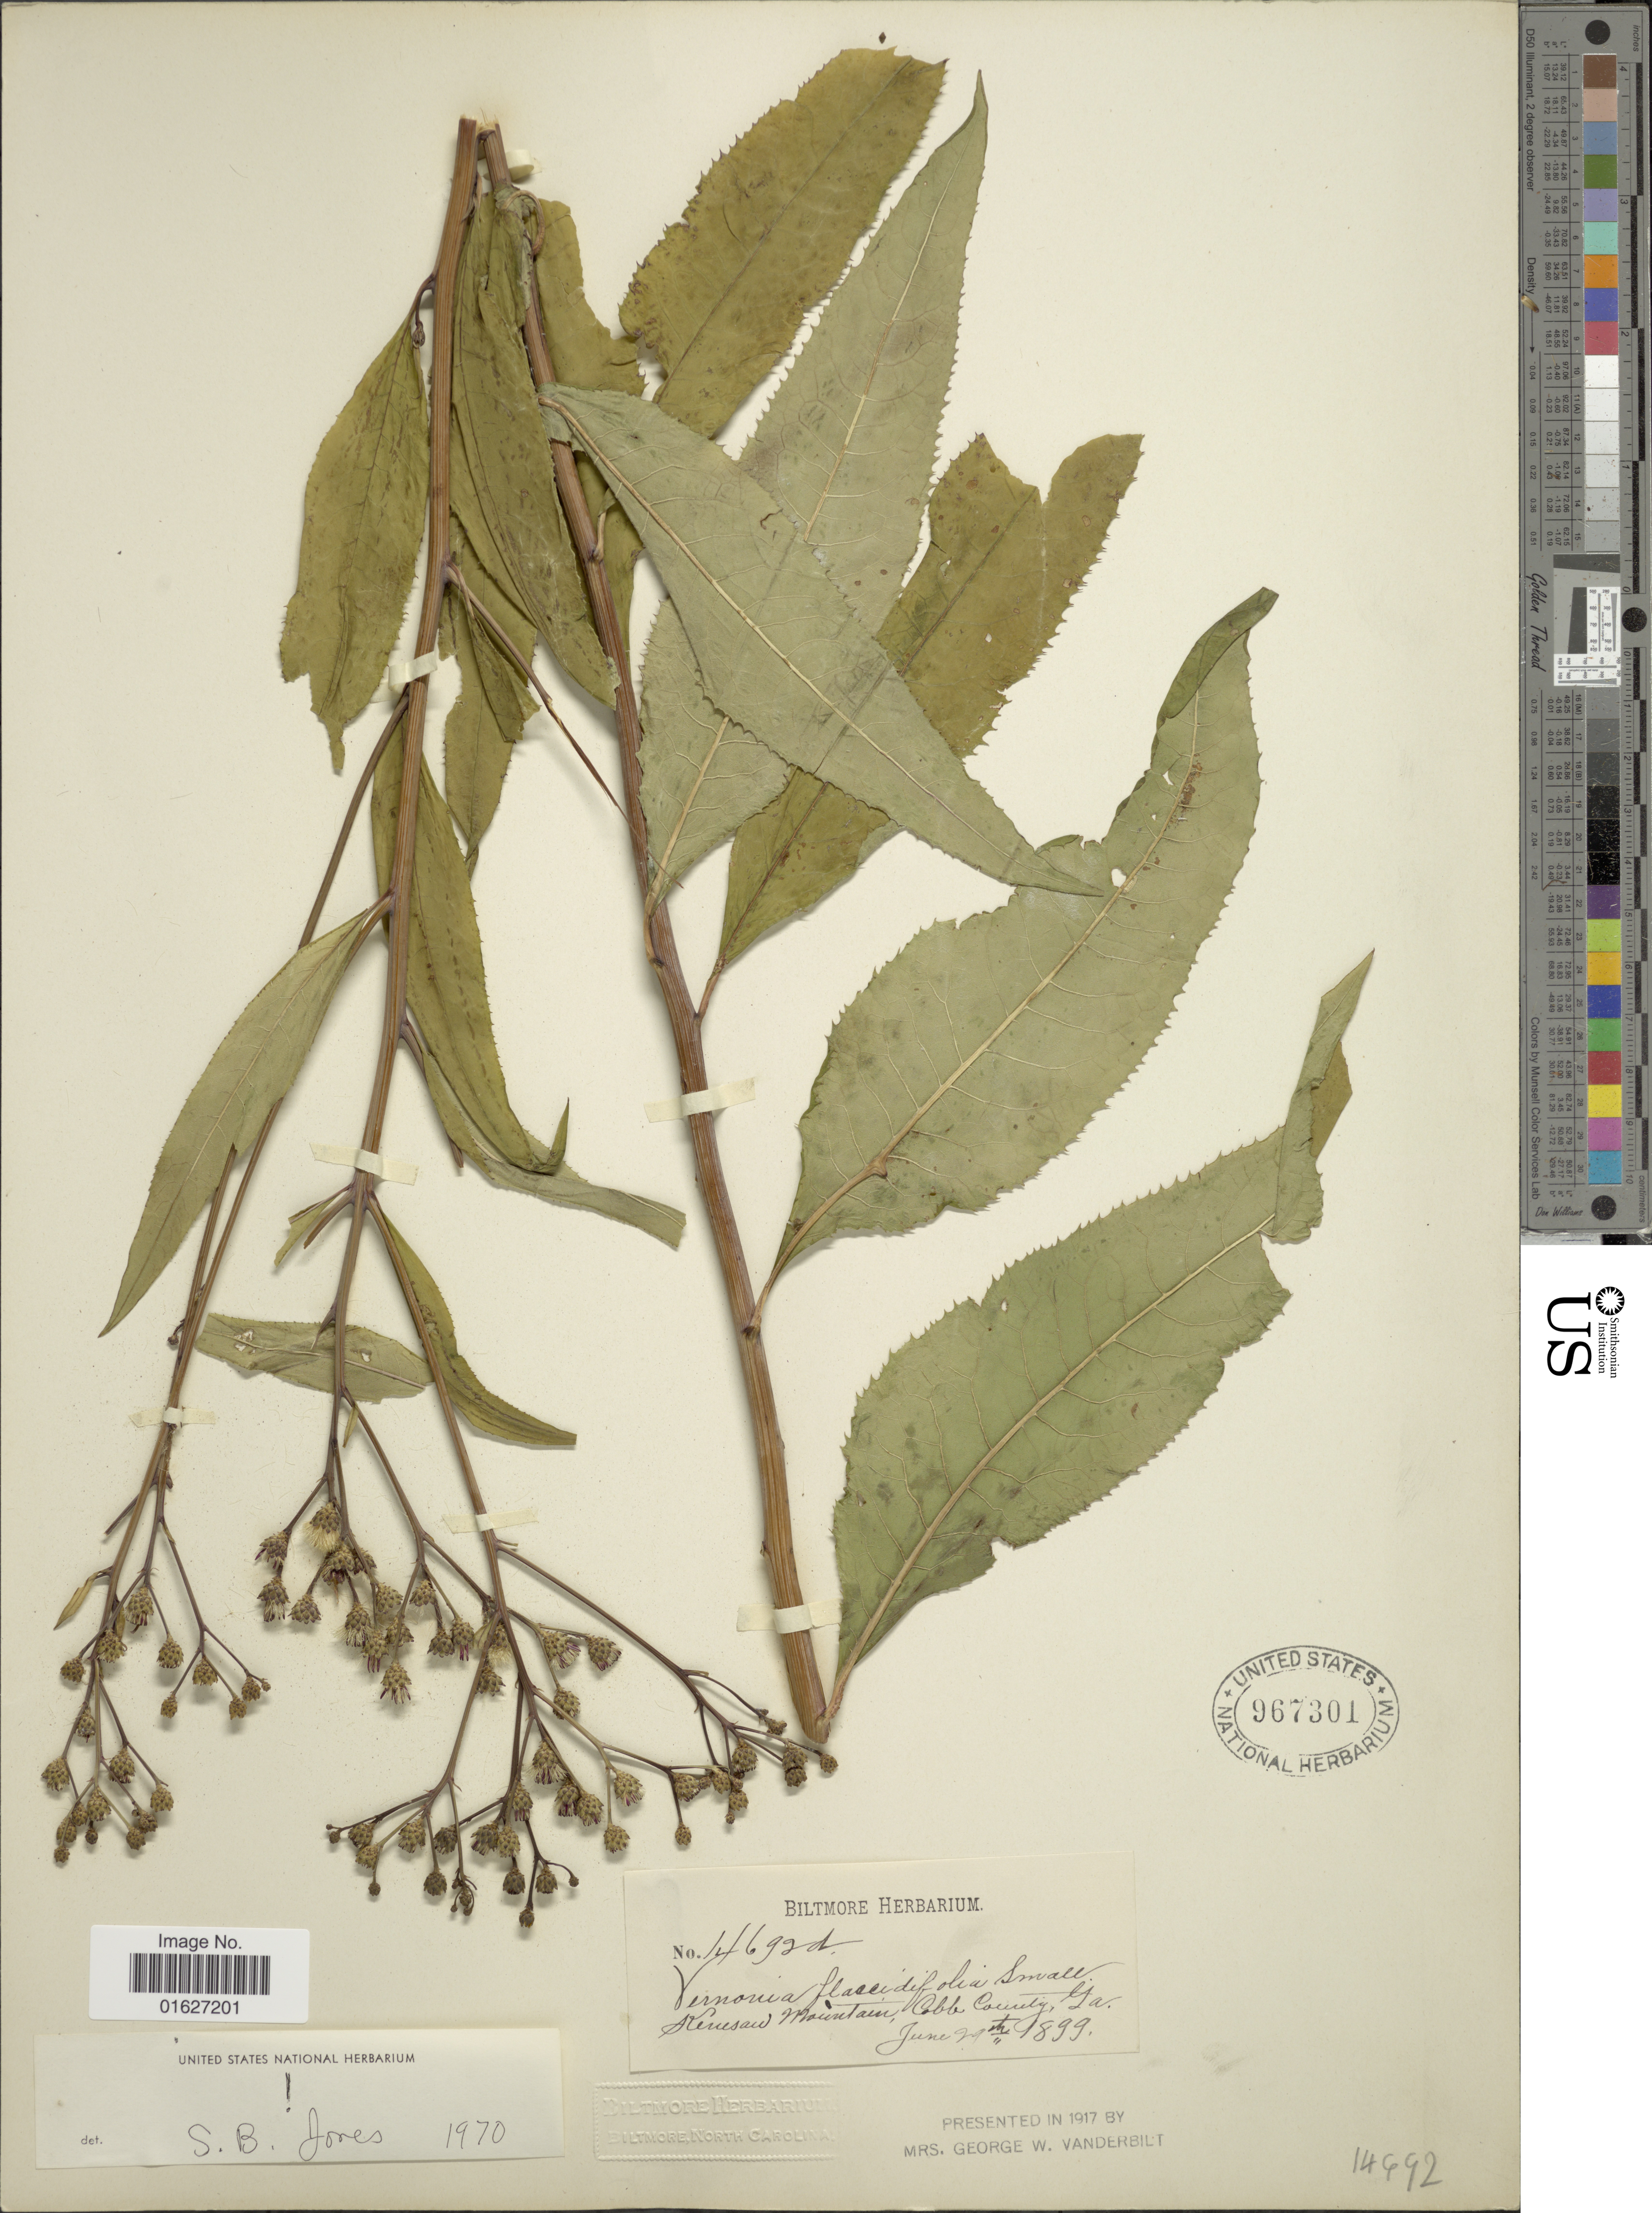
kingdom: Plantae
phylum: Tracheophyta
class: Magnoliopsida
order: Asterales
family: Asteraceae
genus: Vernonia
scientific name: Vernonia flaccidifolia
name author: Small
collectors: ex herb. Biltmore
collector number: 14692d*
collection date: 1899-06-29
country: United States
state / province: Georgia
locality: Kenesaw Mountain, Cobbe County.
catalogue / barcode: US 967301